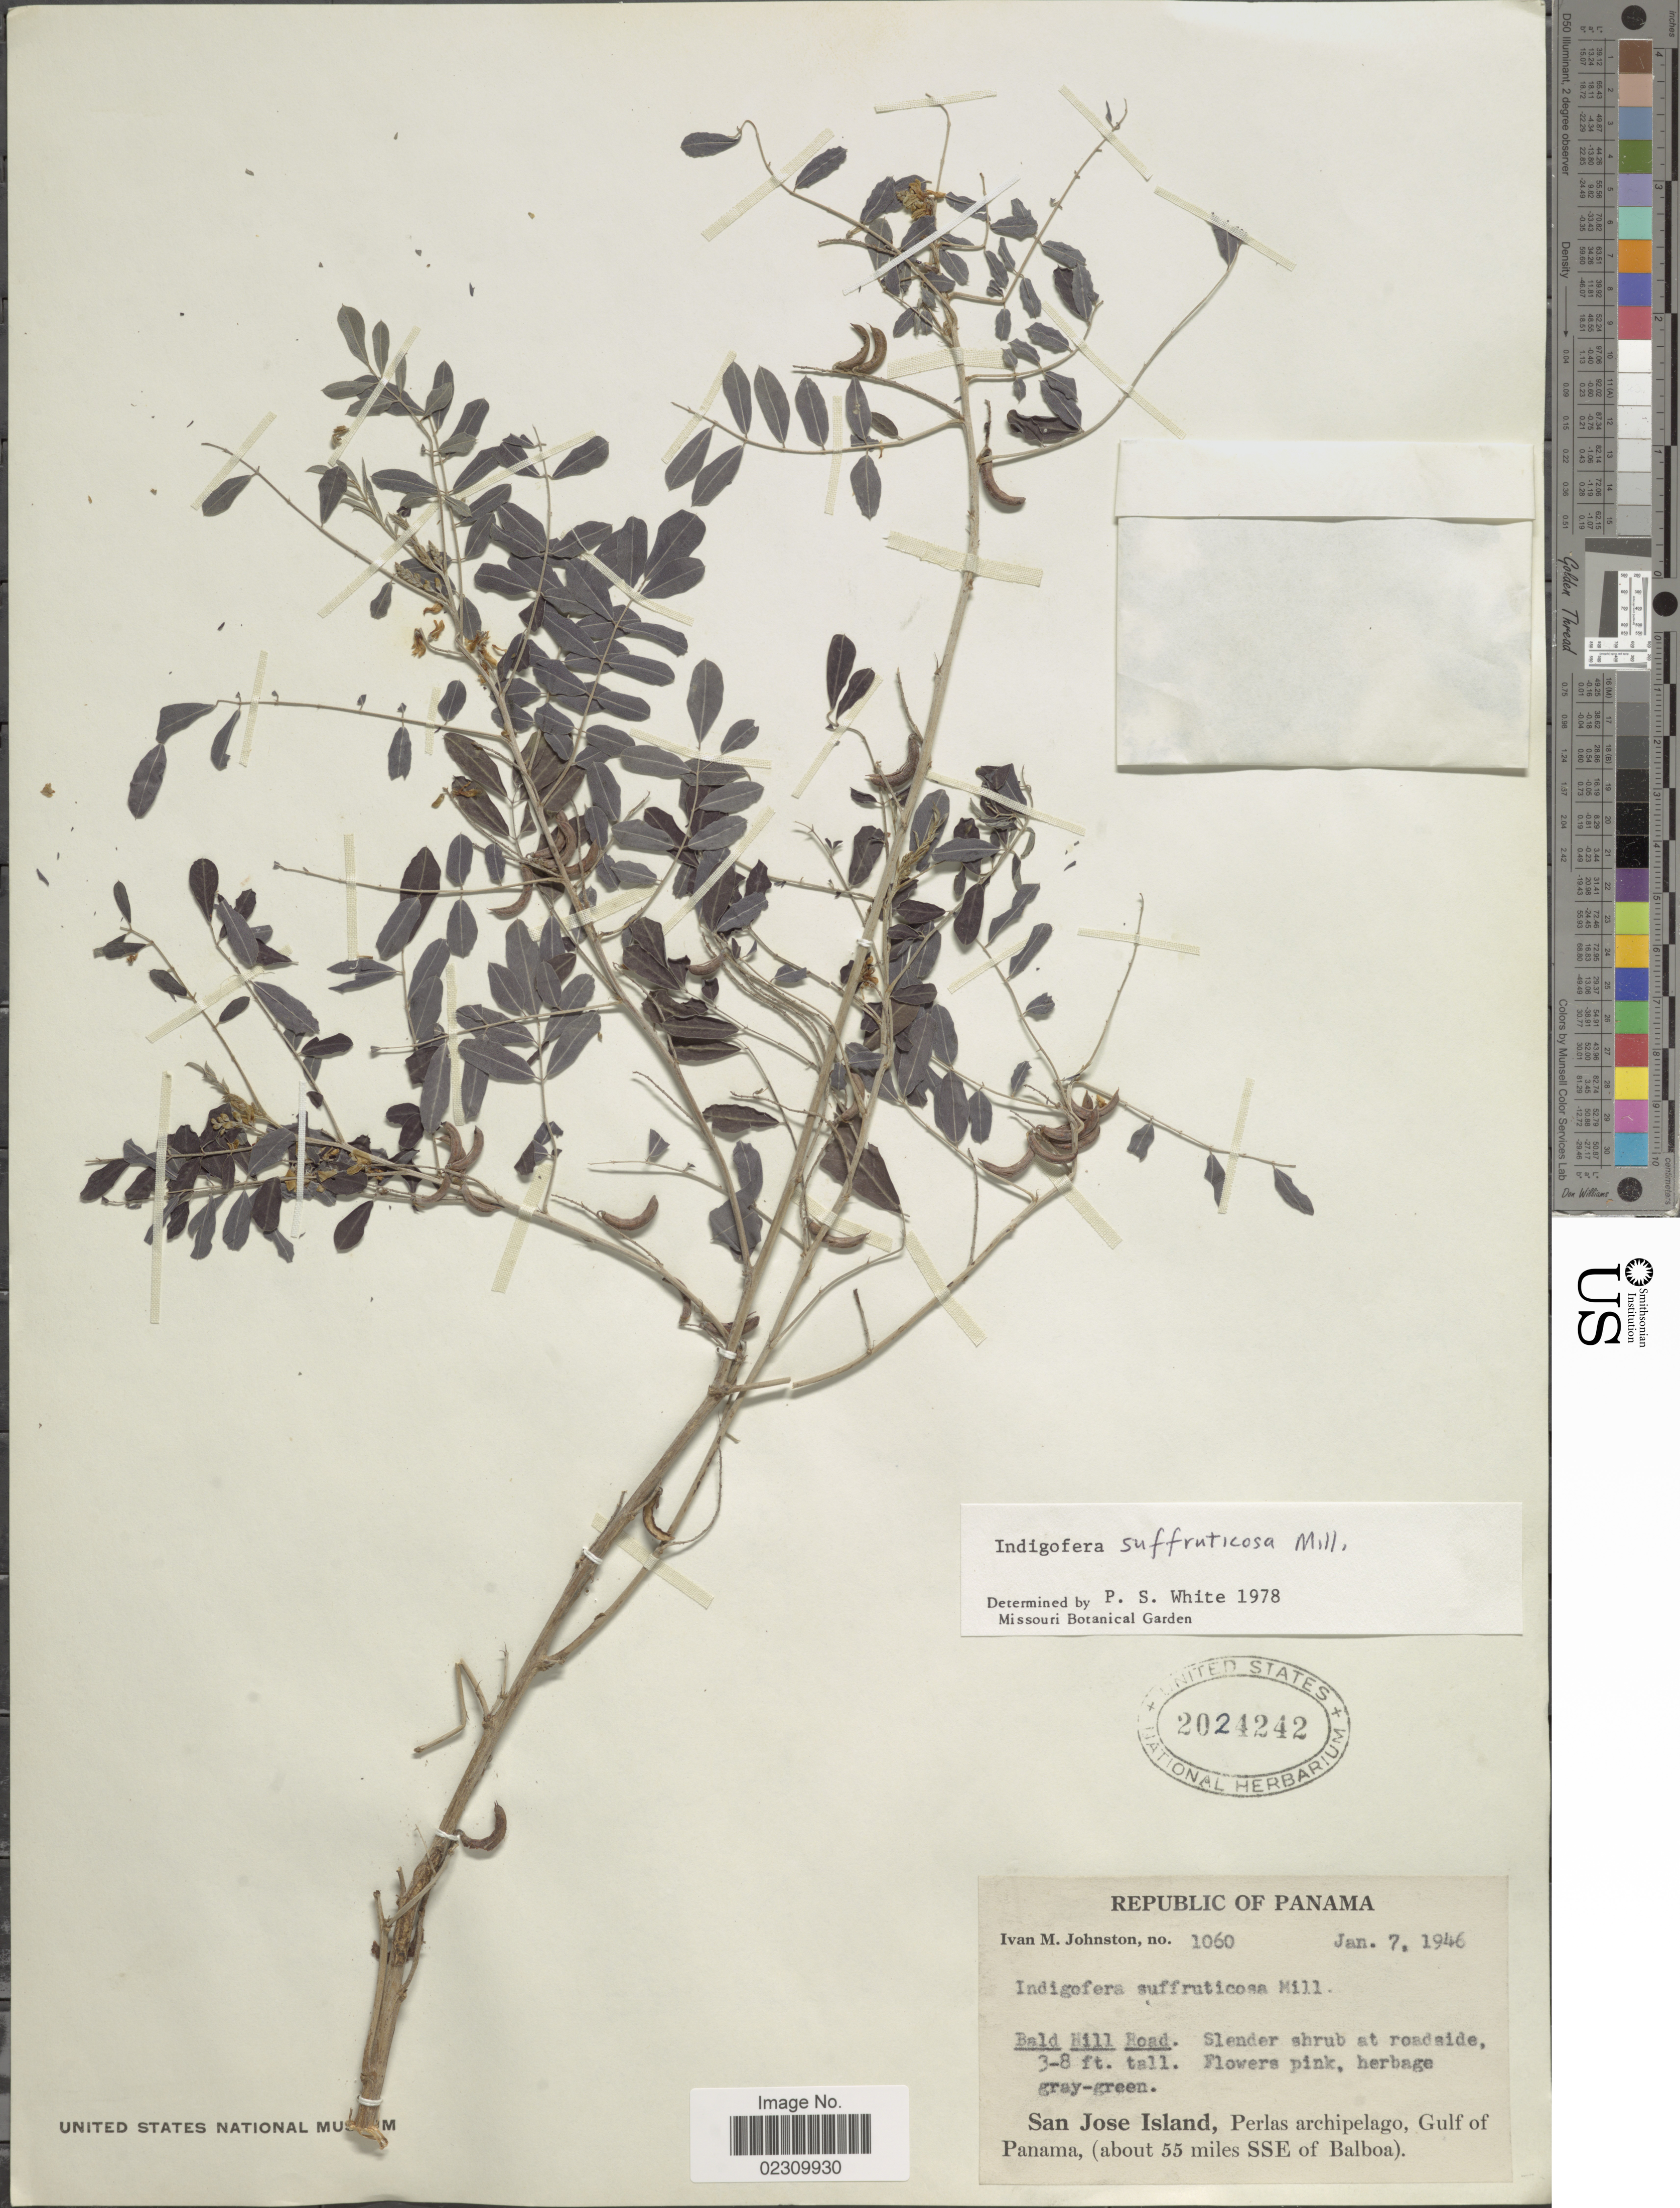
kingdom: Plantae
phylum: Tracheophyta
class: Magnoliopsida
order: Fabales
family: Fabaceae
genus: Indigofera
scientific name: Indigofera suffruticosa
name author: Mill.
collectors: I.M. Johnston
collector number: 1060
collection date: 1946-01-07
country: Panama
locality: San Jose Island, Perlas archipelago, Gulf of Panama, (About 55 miles SSE of Balboa)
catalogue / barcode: US 2024242